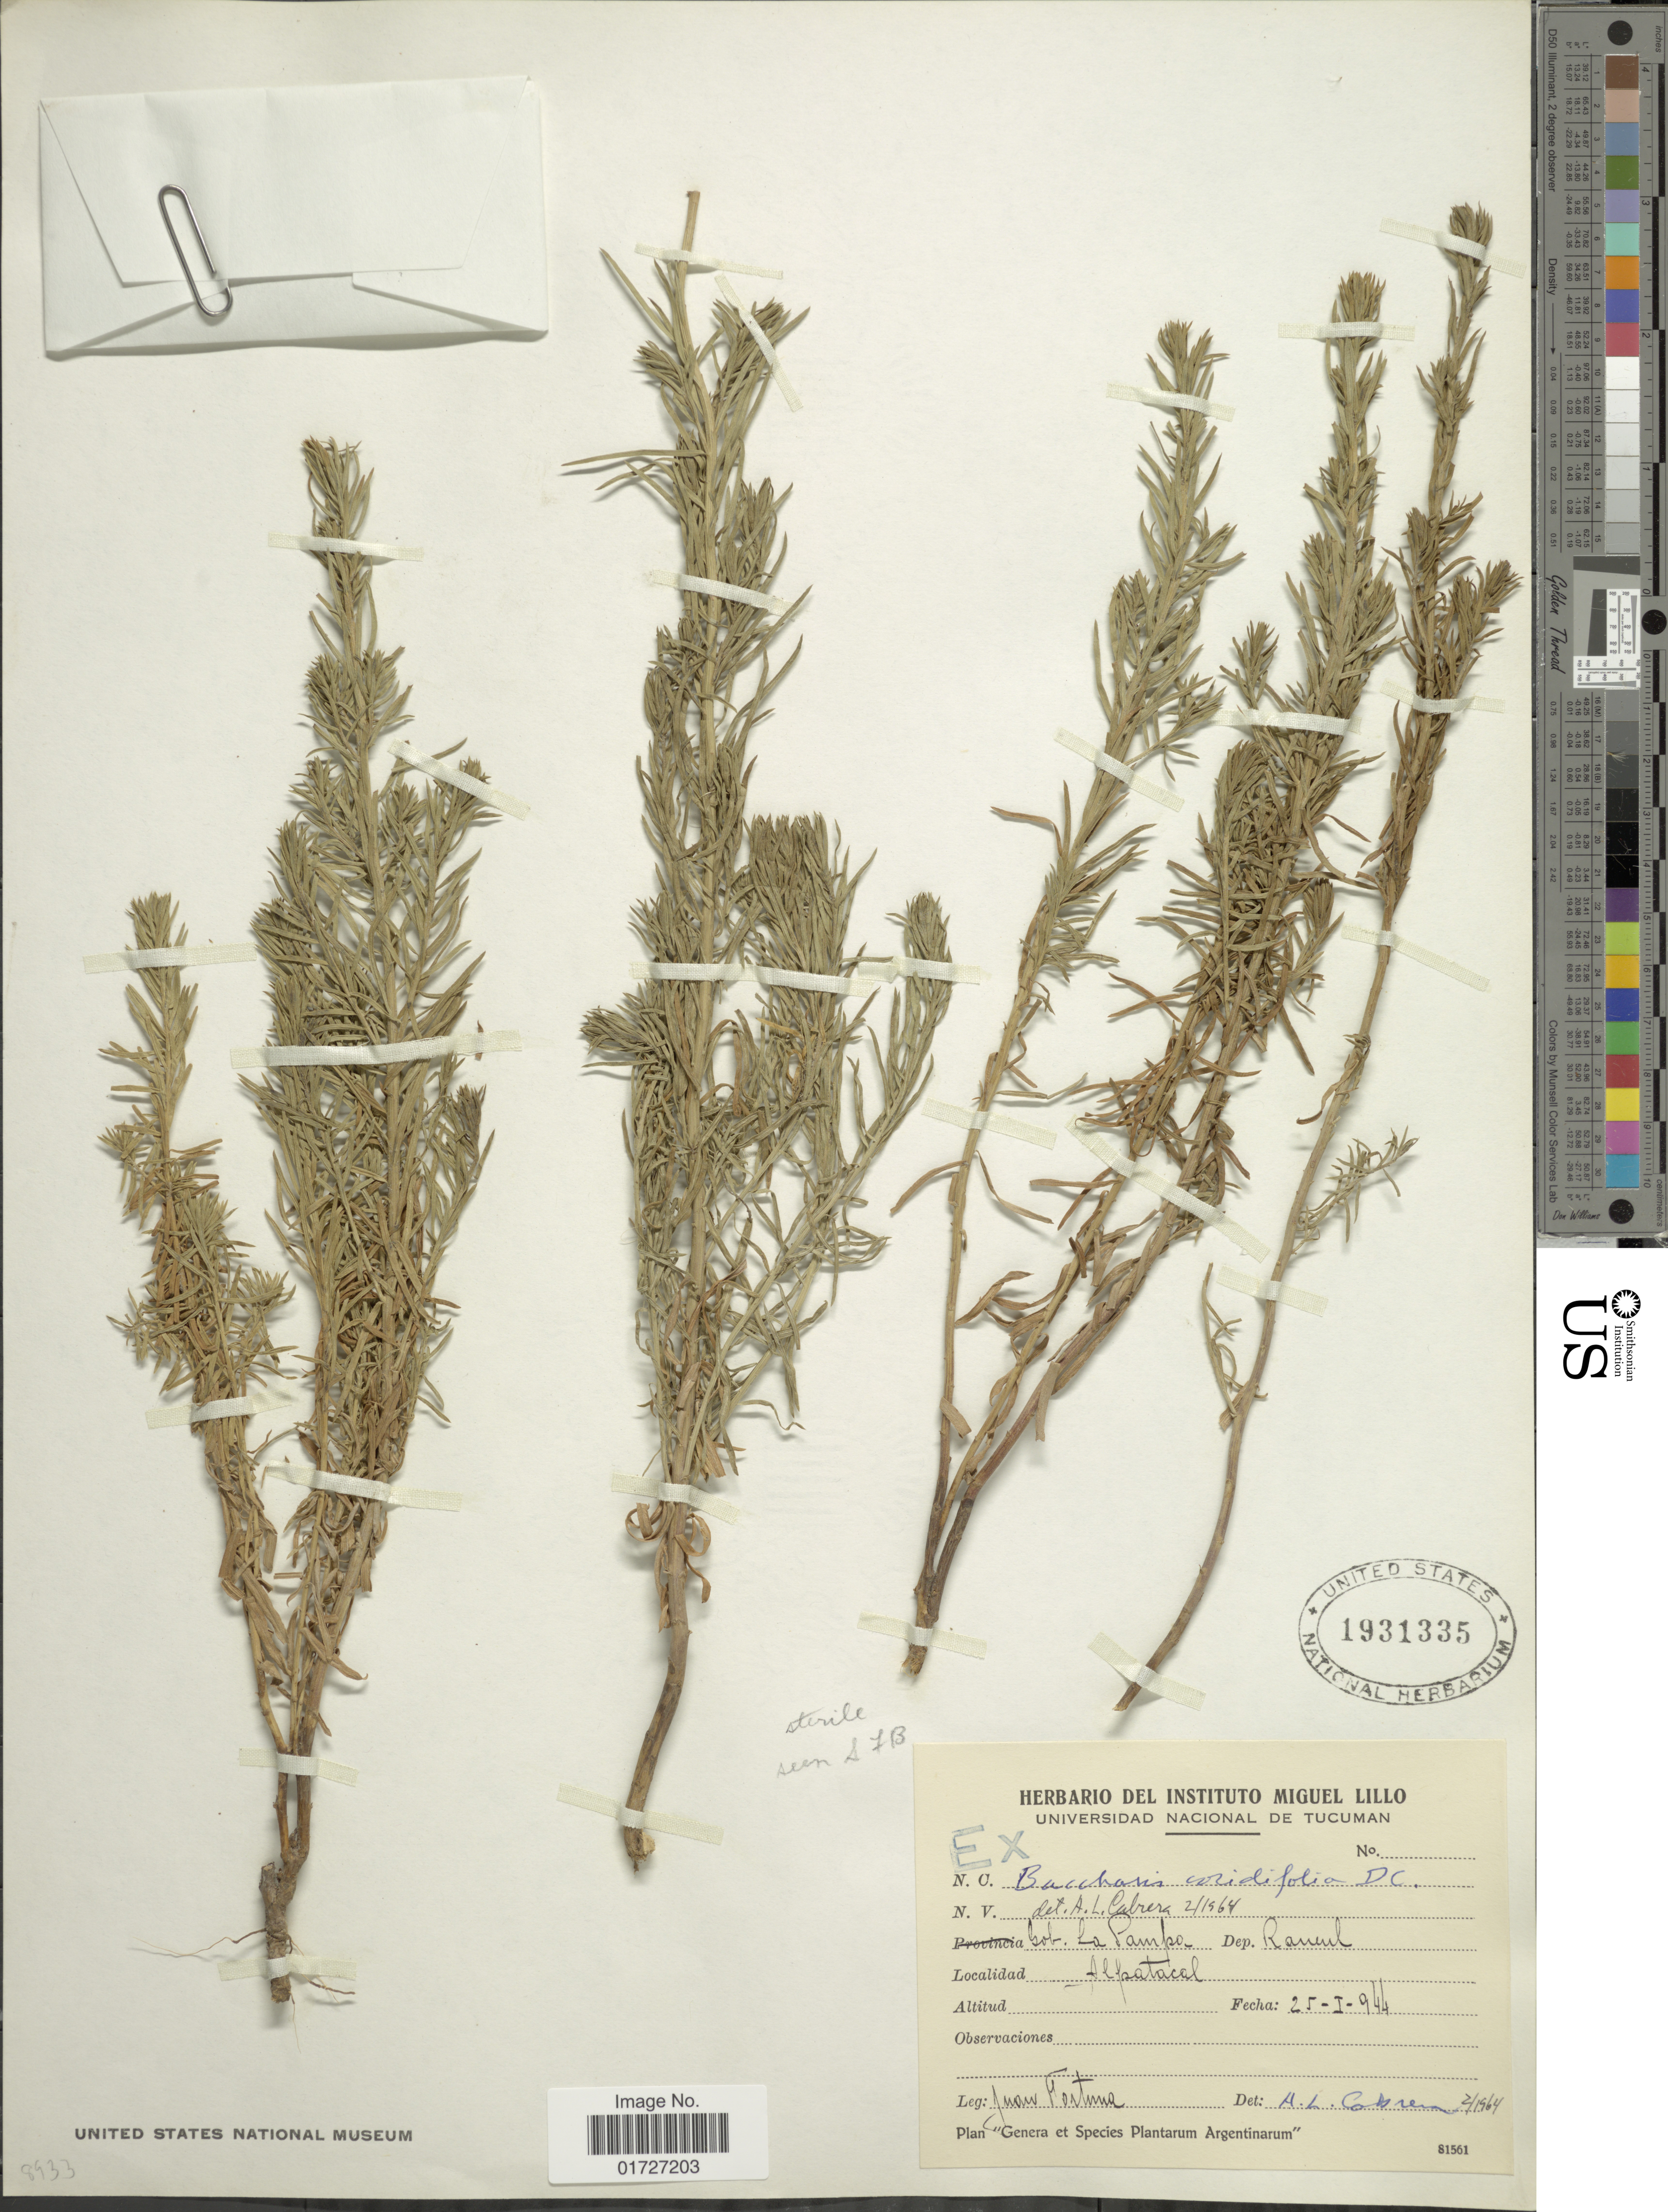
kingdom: Plantae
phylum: Tracheophyta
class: Magnoliopsida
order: Asterales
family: Asteraceae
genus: Baccharis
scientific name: Baccharis coridifolia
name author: DC.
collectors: J. Fortuna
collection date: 1944-01-25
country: Argentina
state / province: La Pampa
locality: Dep. Ramul, Alpatacal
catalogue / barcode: US 1931335